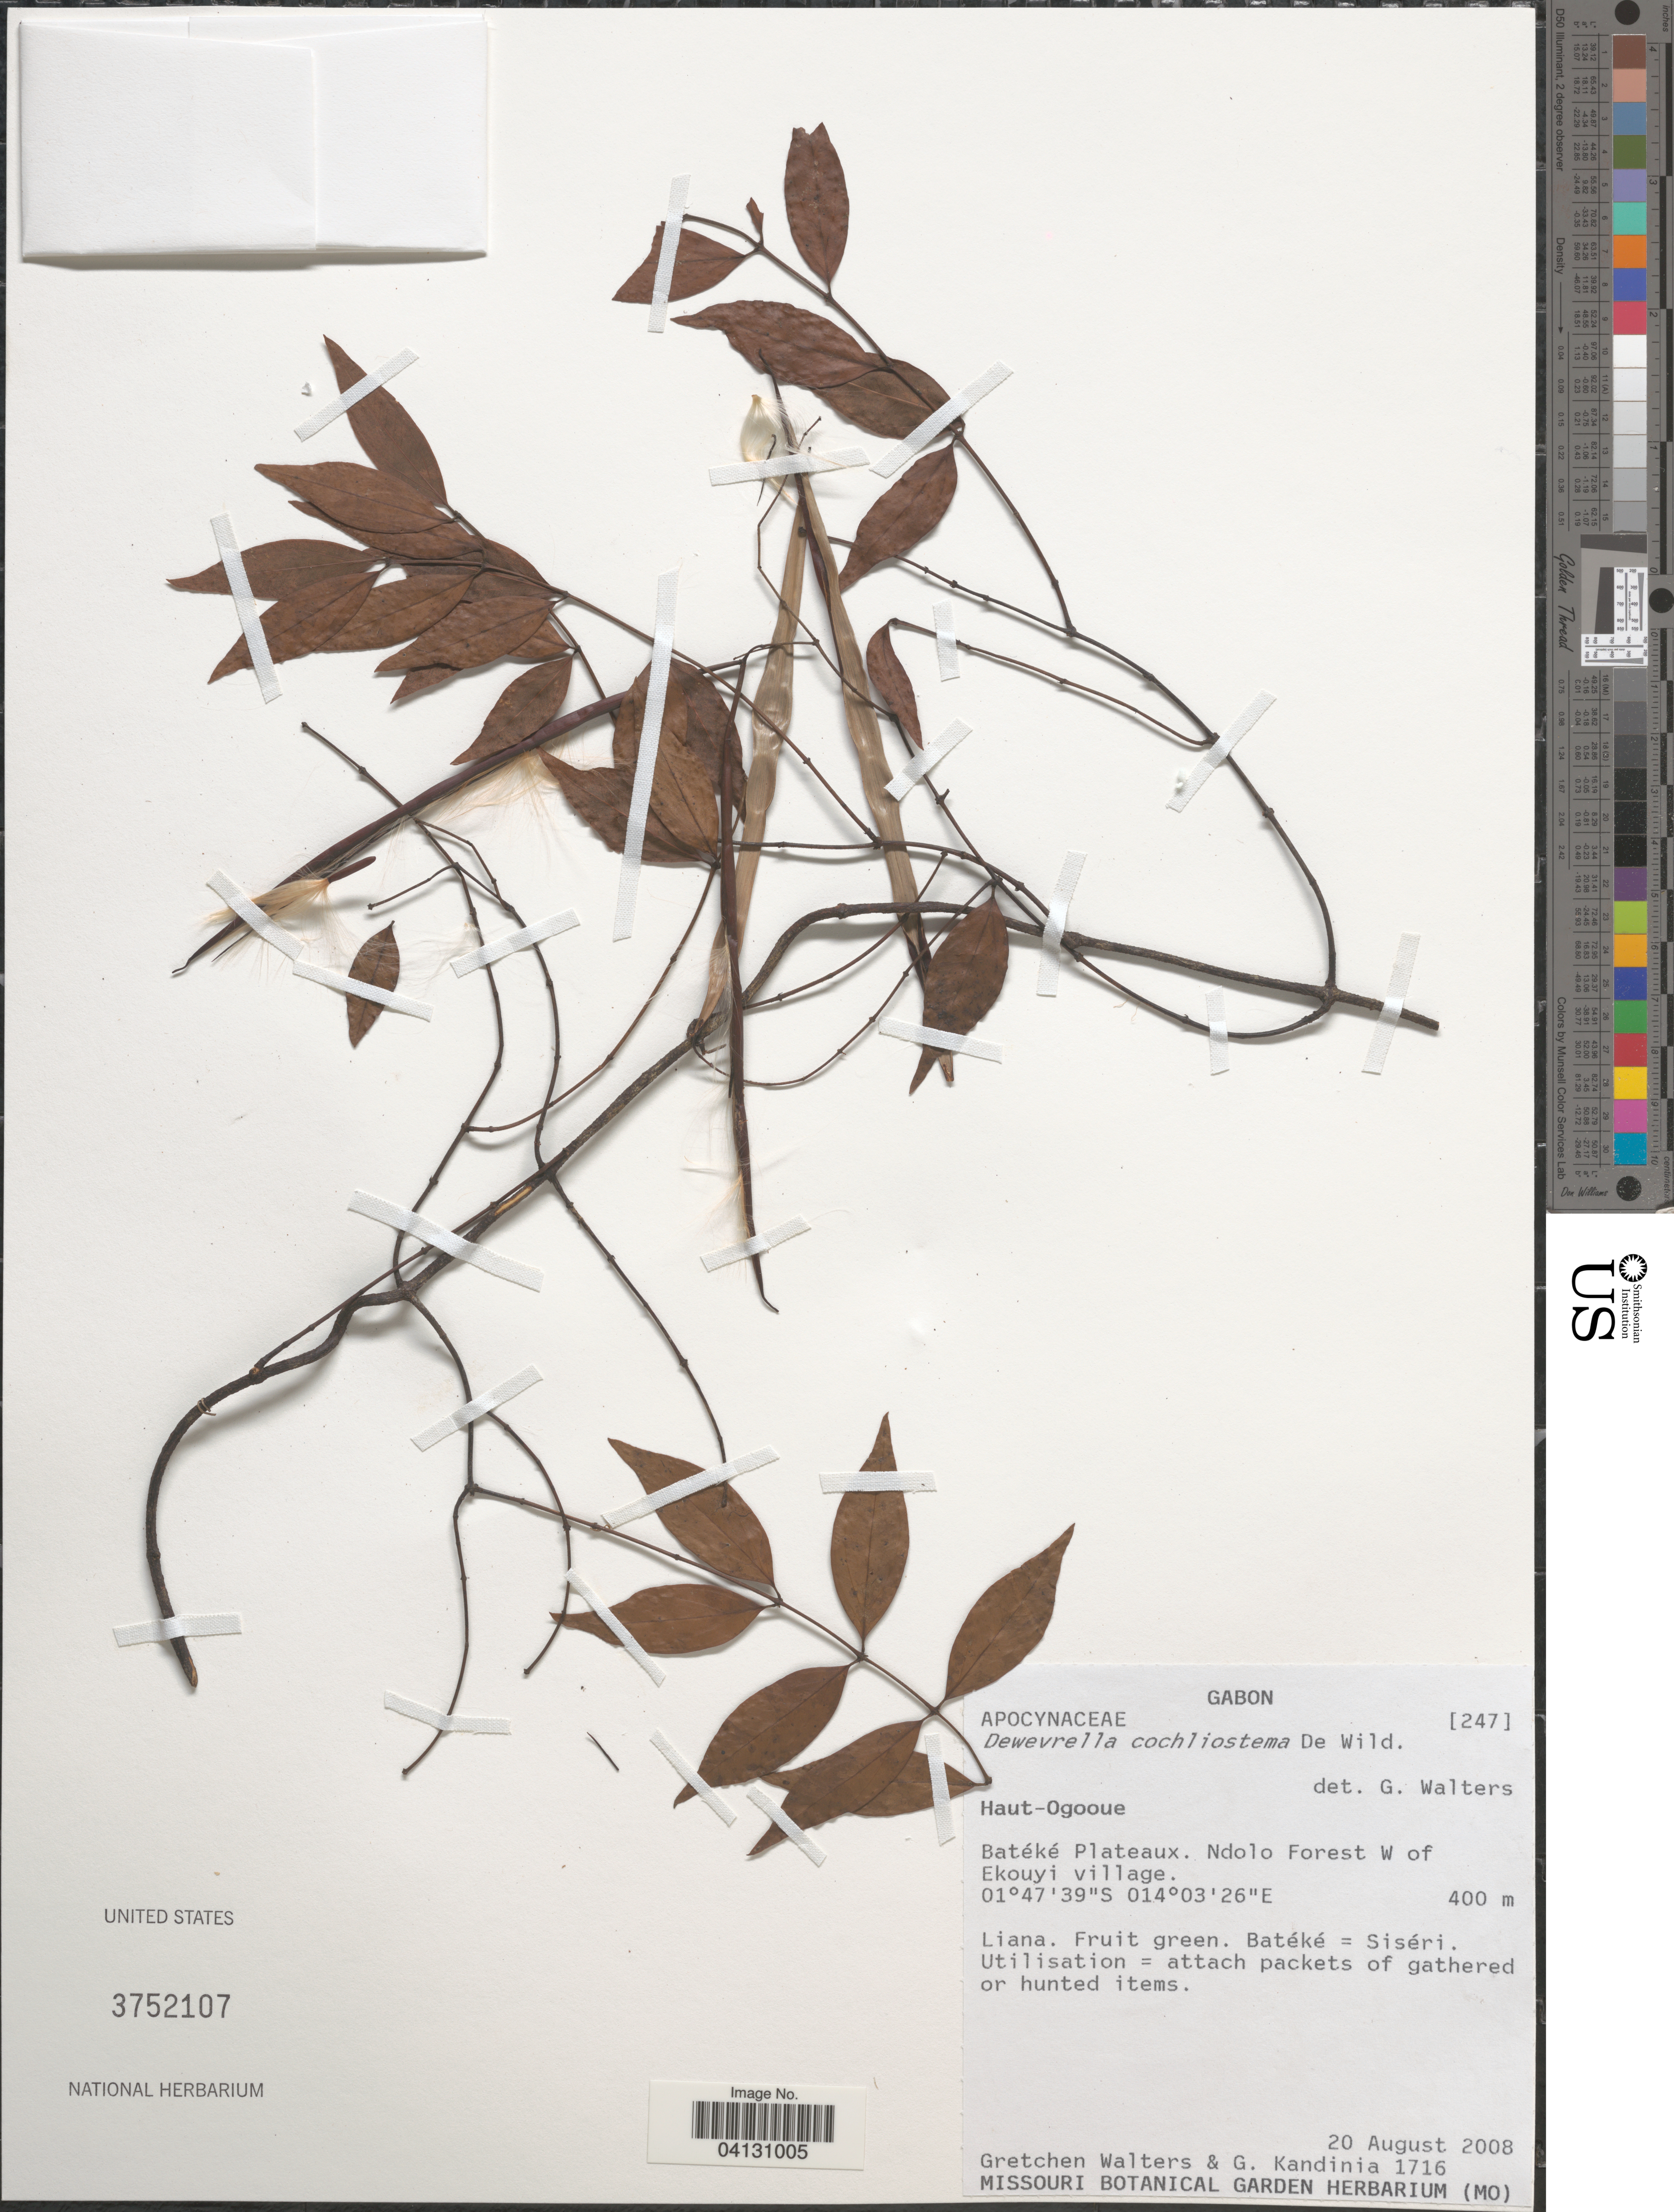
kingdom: Plantae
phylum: Tracheophyta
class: Magnoliopsida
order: Gentianales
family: Apocynaceae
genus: Dewevrella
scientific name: Dewevrella cochliostema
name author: De Wild.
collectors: G. Walters & G. Kandinia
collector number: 1716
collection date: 2008-08-20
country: Gabon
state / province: Haut-Ogooue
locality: Batéké Plateaux. Ndolo Forest W of Ekouyi village.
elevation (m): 400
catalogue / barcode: US 3752107